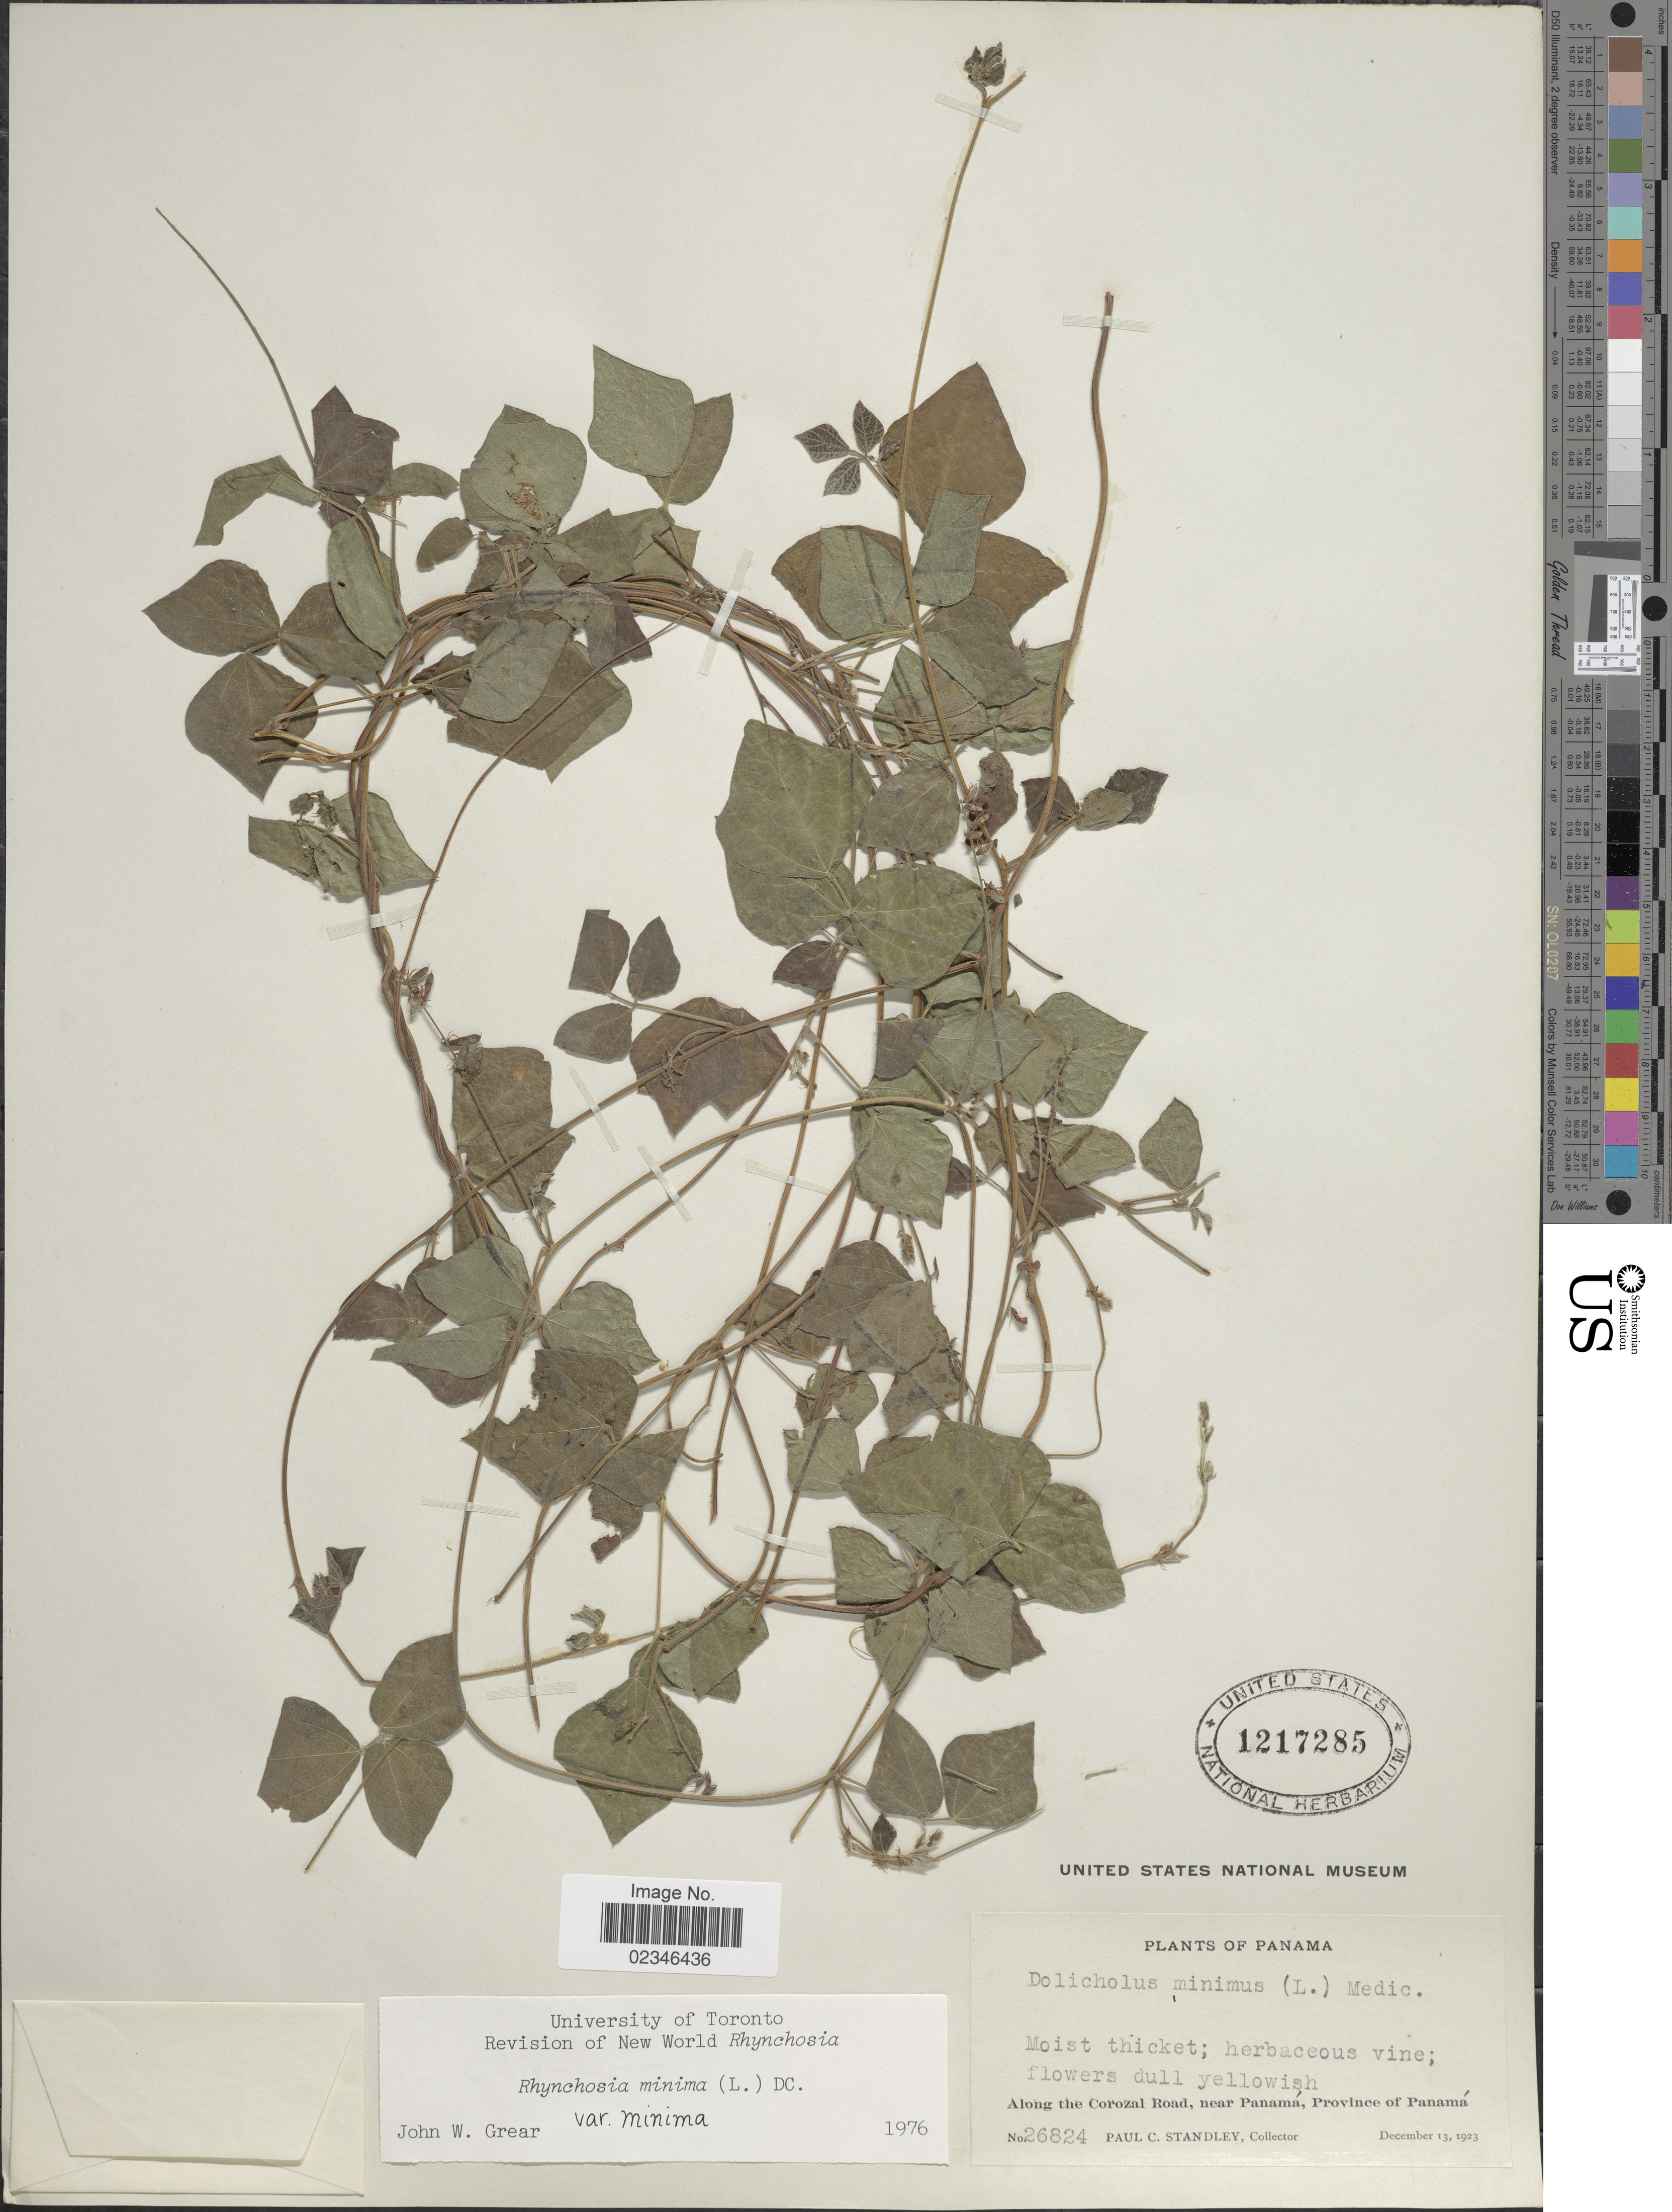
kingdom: Plantae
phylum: Tracheophyta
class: Magnoliopsida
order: Fabales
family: Fabaceae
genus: Rhynchosia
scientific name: Rhynchosia minima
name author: (L.) DC.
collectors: P. C. Standley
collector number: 26824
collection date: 1923-12-13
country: Panama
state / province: Panamá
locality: Along the Corozal Road, near Panamá, Province of Panamá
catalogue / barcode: US 1217285